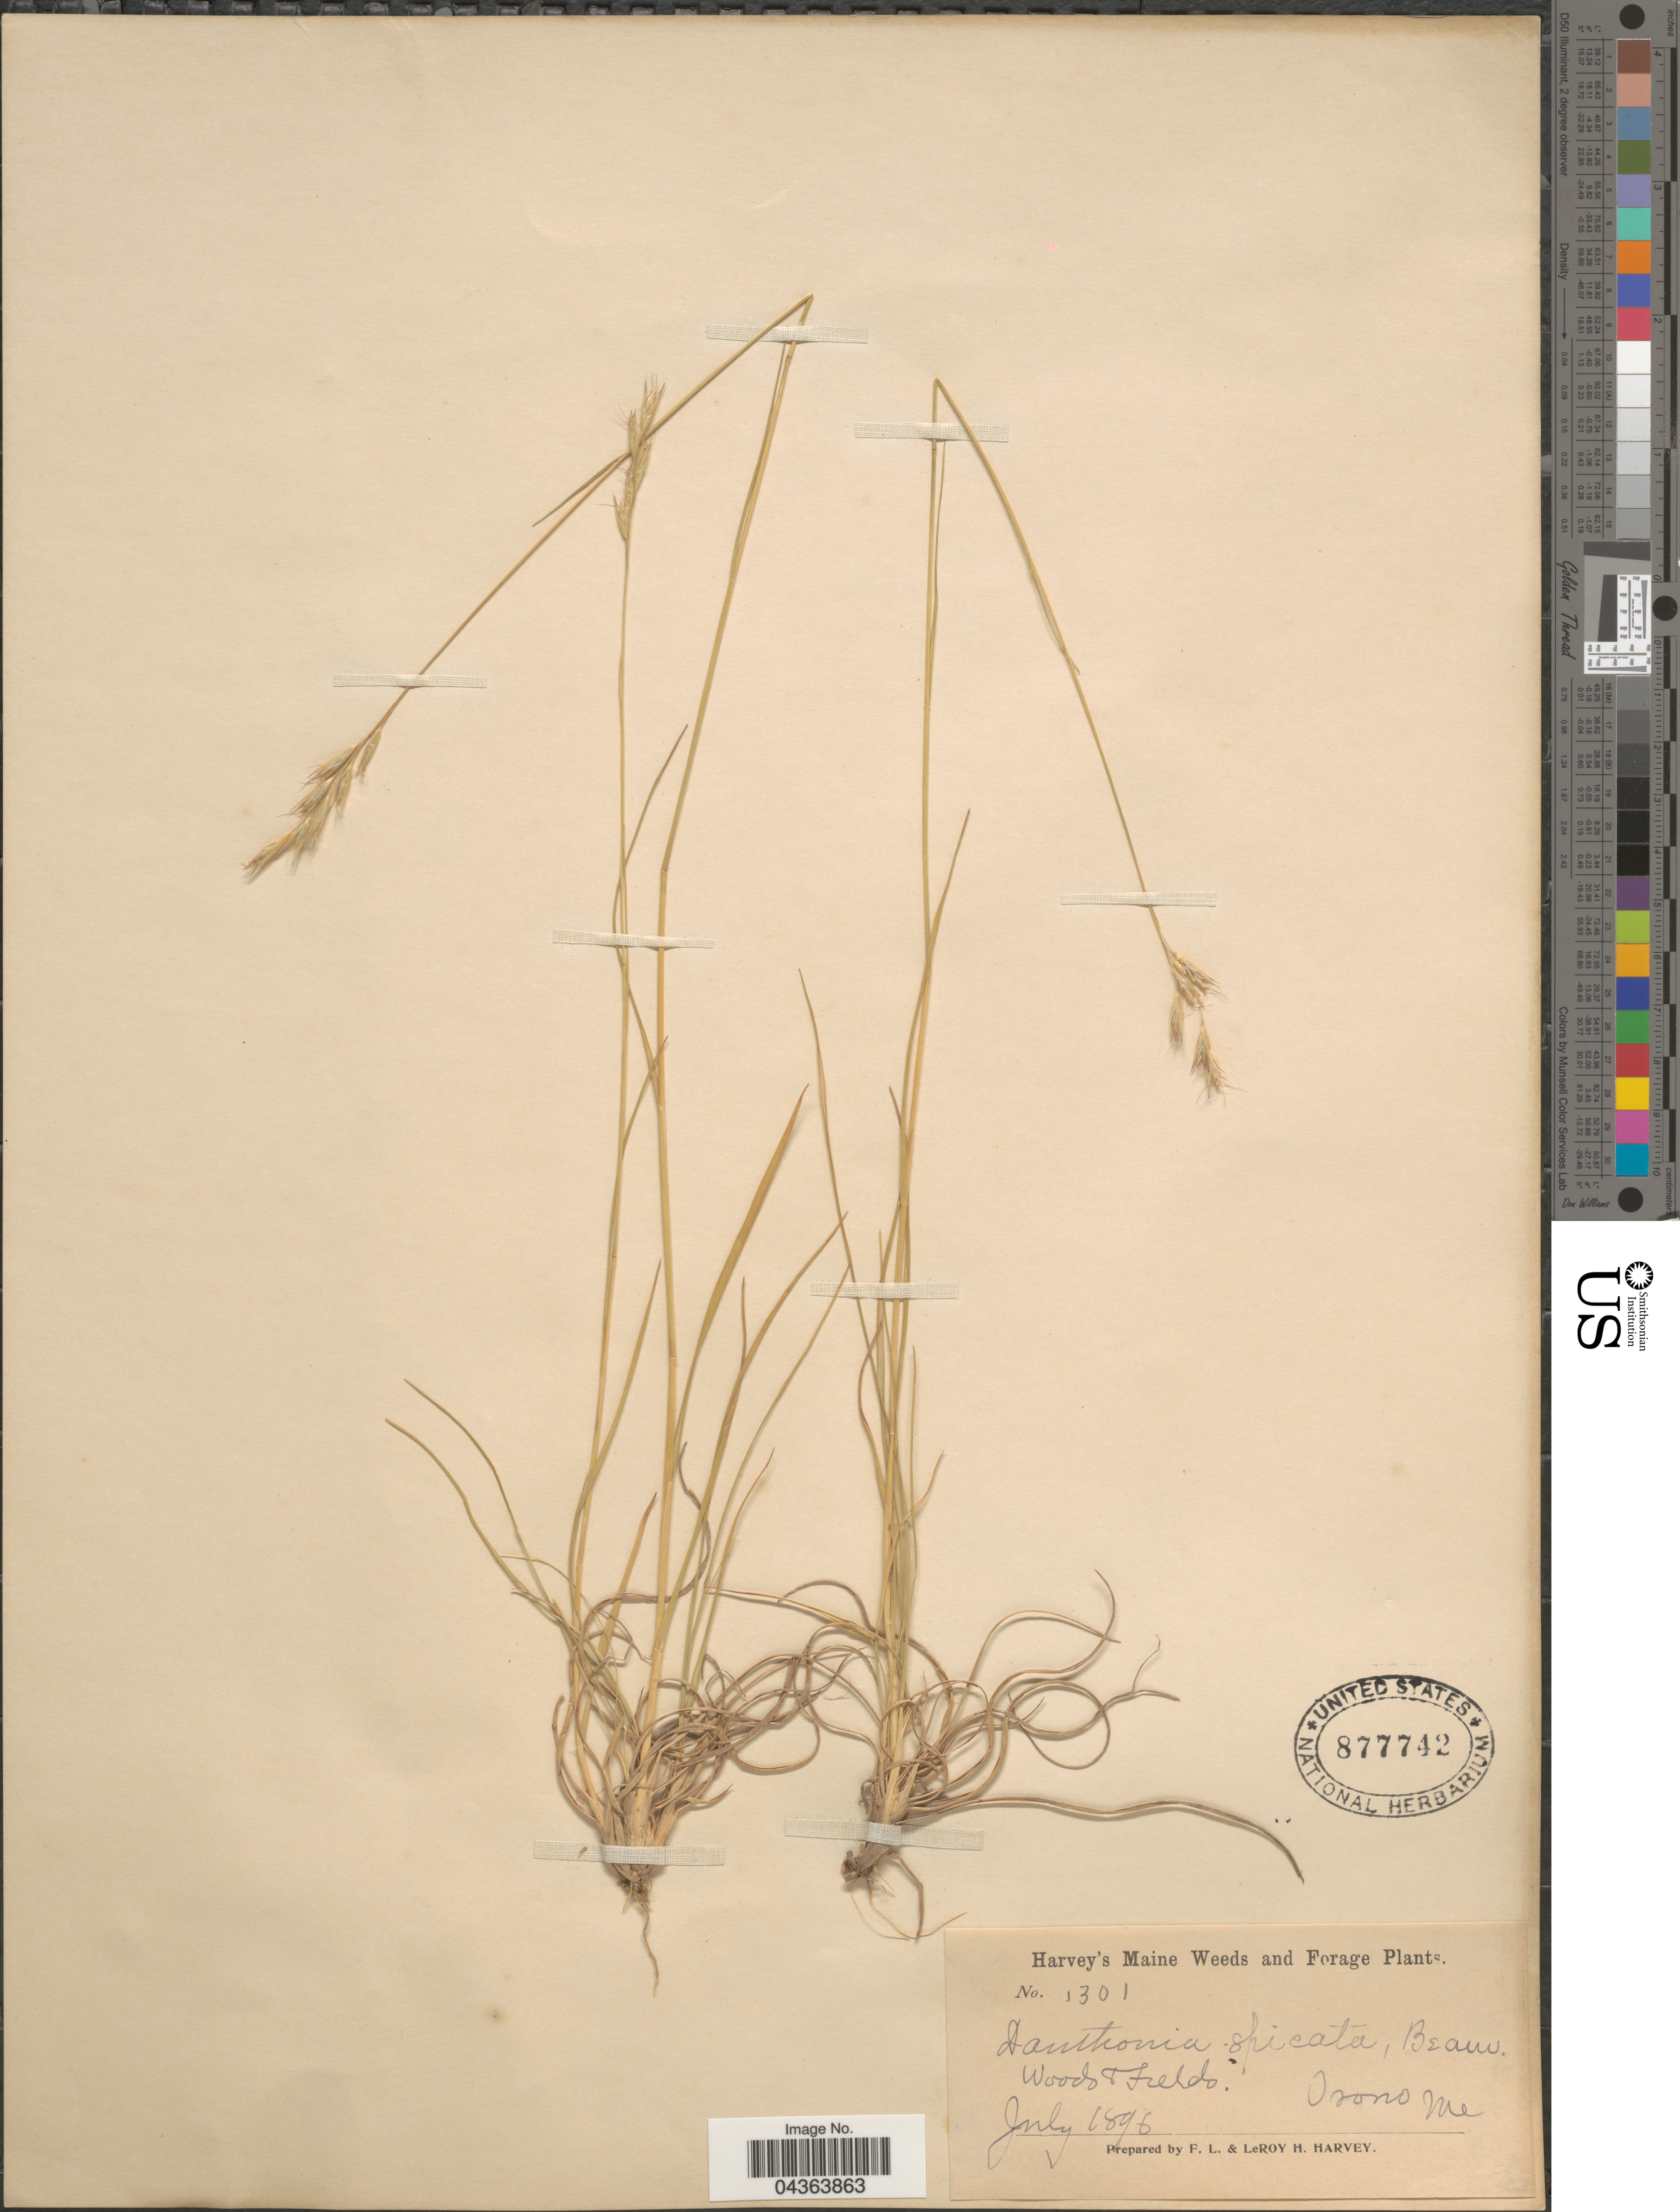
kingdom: Plantae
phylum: Tracheophyta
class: Liliopsida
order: Poales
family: Poaceae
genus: Danthonia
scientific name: Danthonia spicata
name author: (L.) P. Beauv. ex Roem. & Schult.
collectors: F. L. Harvey & L. H. Harvey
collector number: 1301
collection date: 1896-07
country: United States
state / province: Maine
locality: Orono.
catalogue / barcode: US 877742